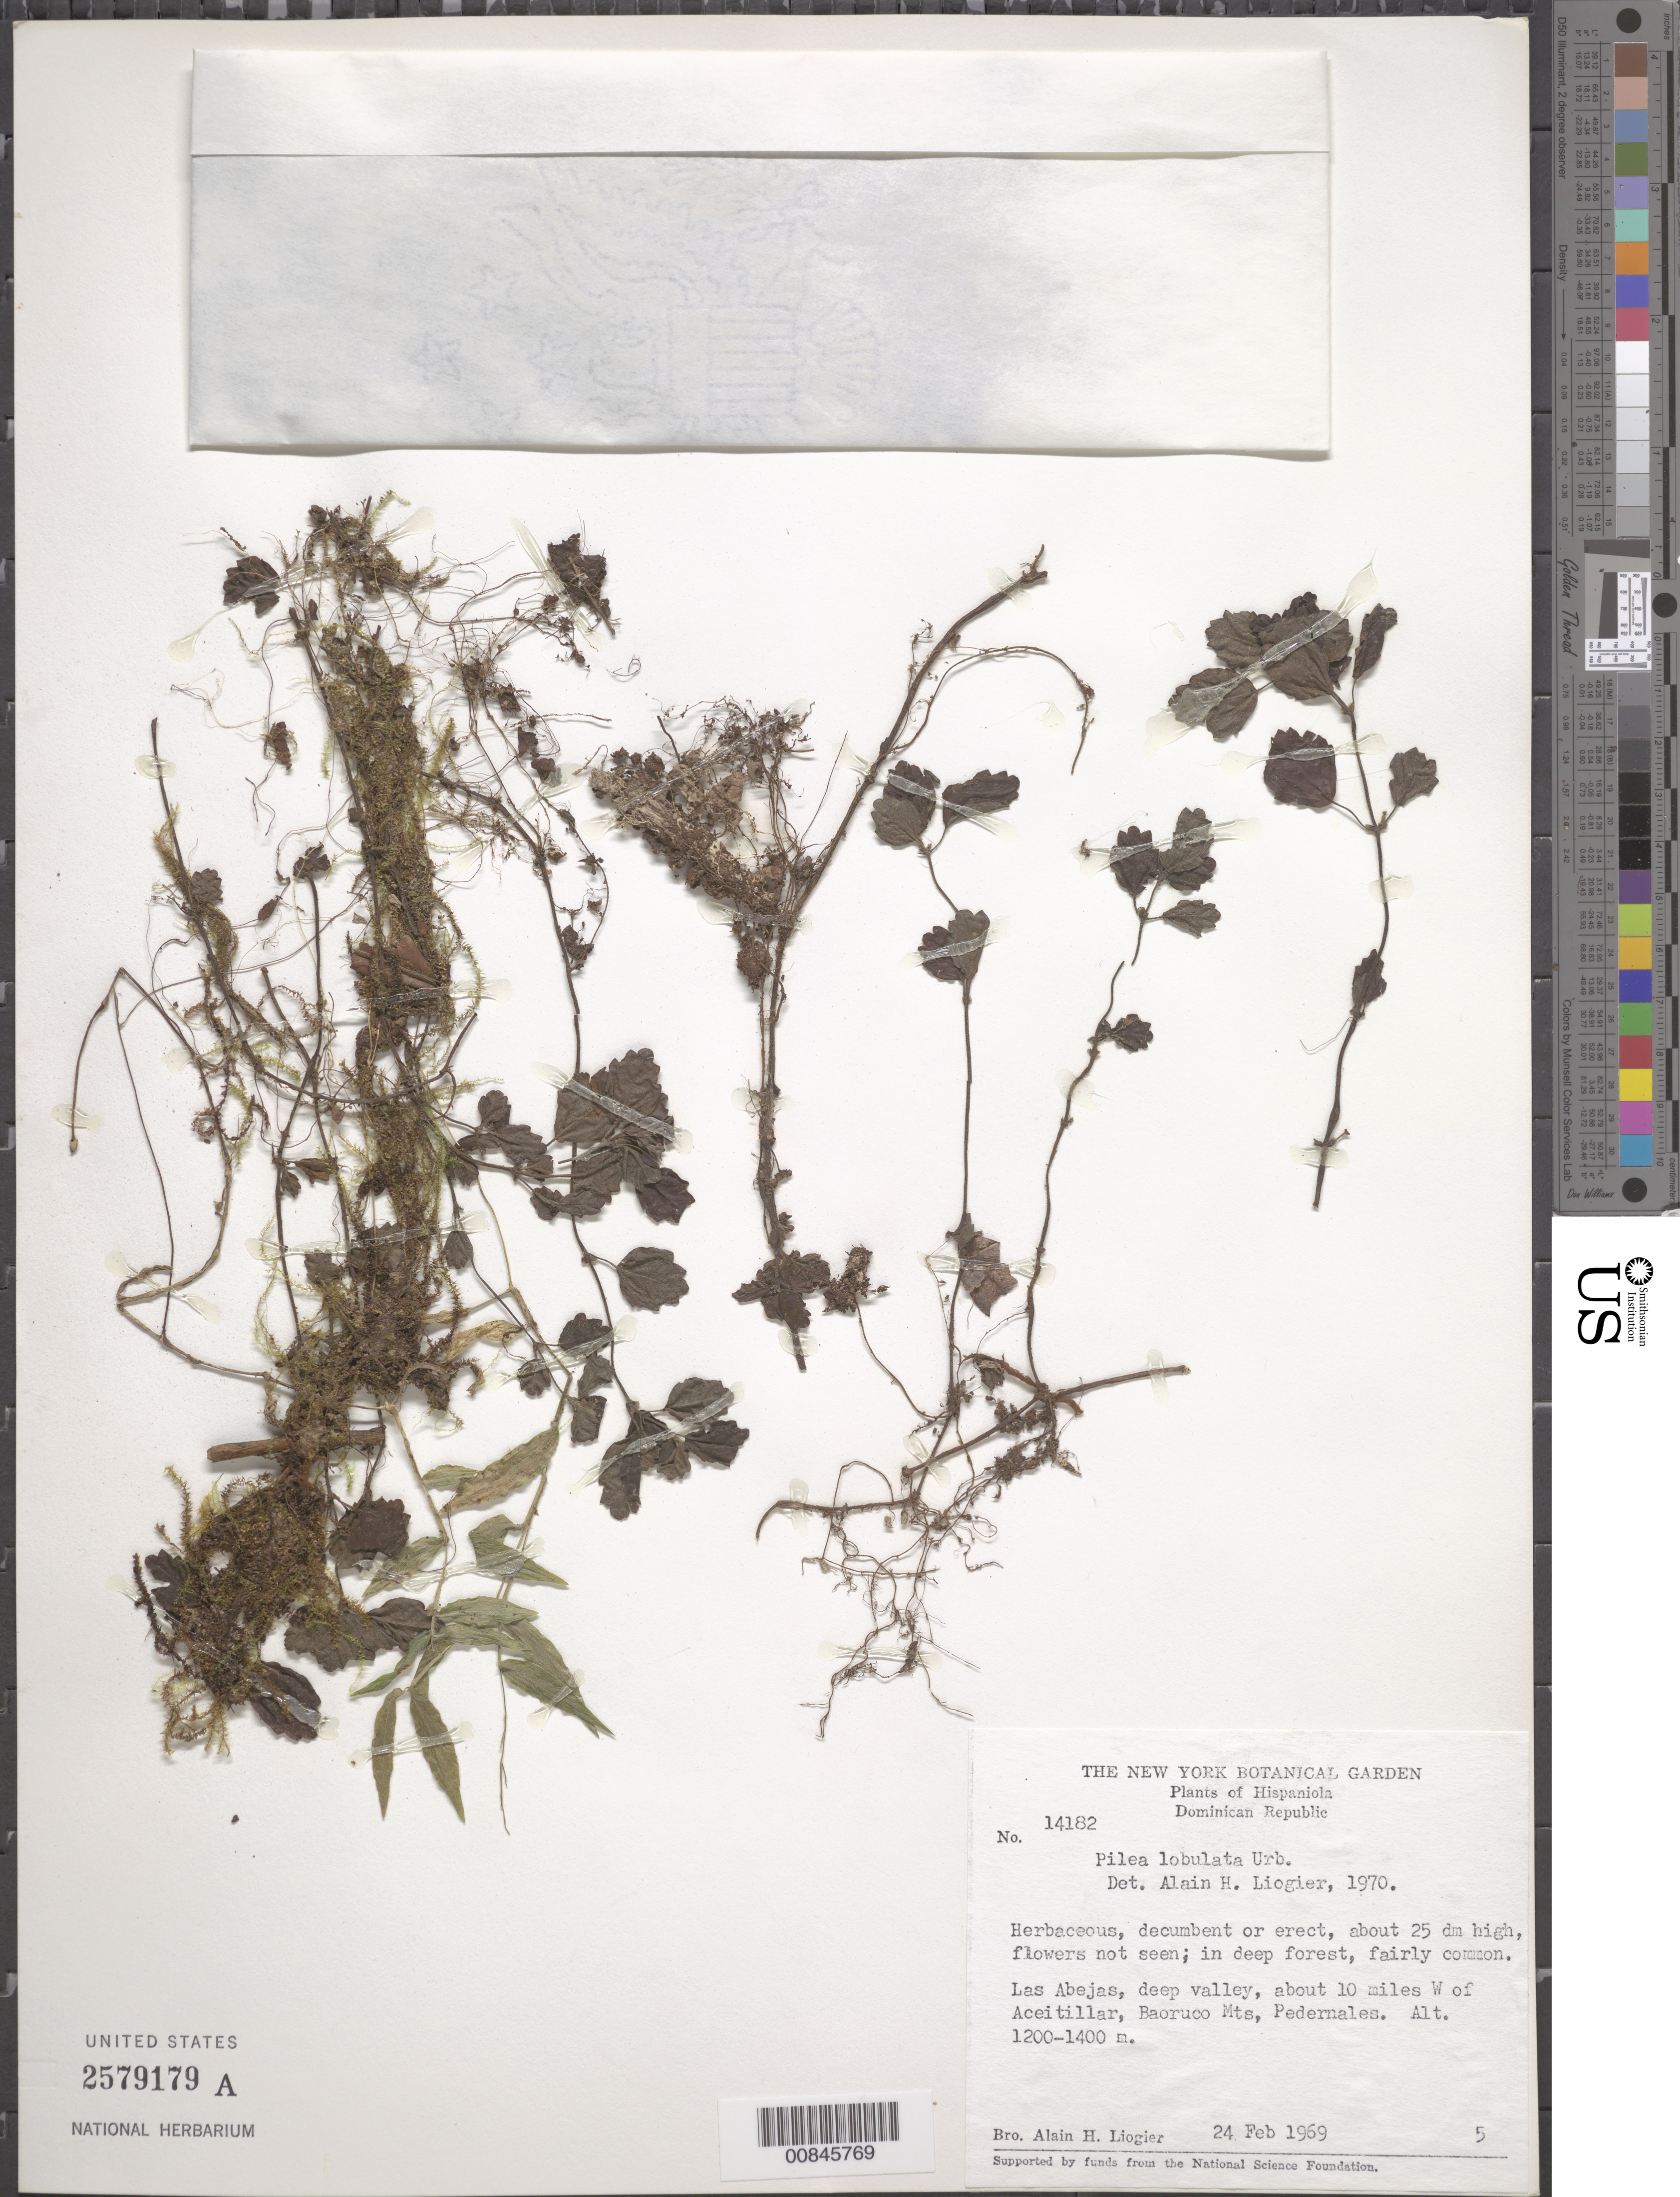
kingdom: Plantae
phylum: Tracheophyta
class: Magnoliopsida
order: Rosales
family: Urticaceae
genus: Pilea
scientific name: Pilea lobulata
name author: Urb.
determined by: Liogier, Alain H.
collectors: A. H. Liogier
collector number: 14182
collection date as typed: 24 Feb 1969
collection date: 1969-02-24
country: Dominican Republic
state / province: Pedernales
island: Hispaniola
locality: Las Abejas, deep valley, about 10 miles W of Aceitillar, Baoruco Mts.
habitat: In deep forest.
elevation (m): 1200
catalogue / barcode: US 2579179A